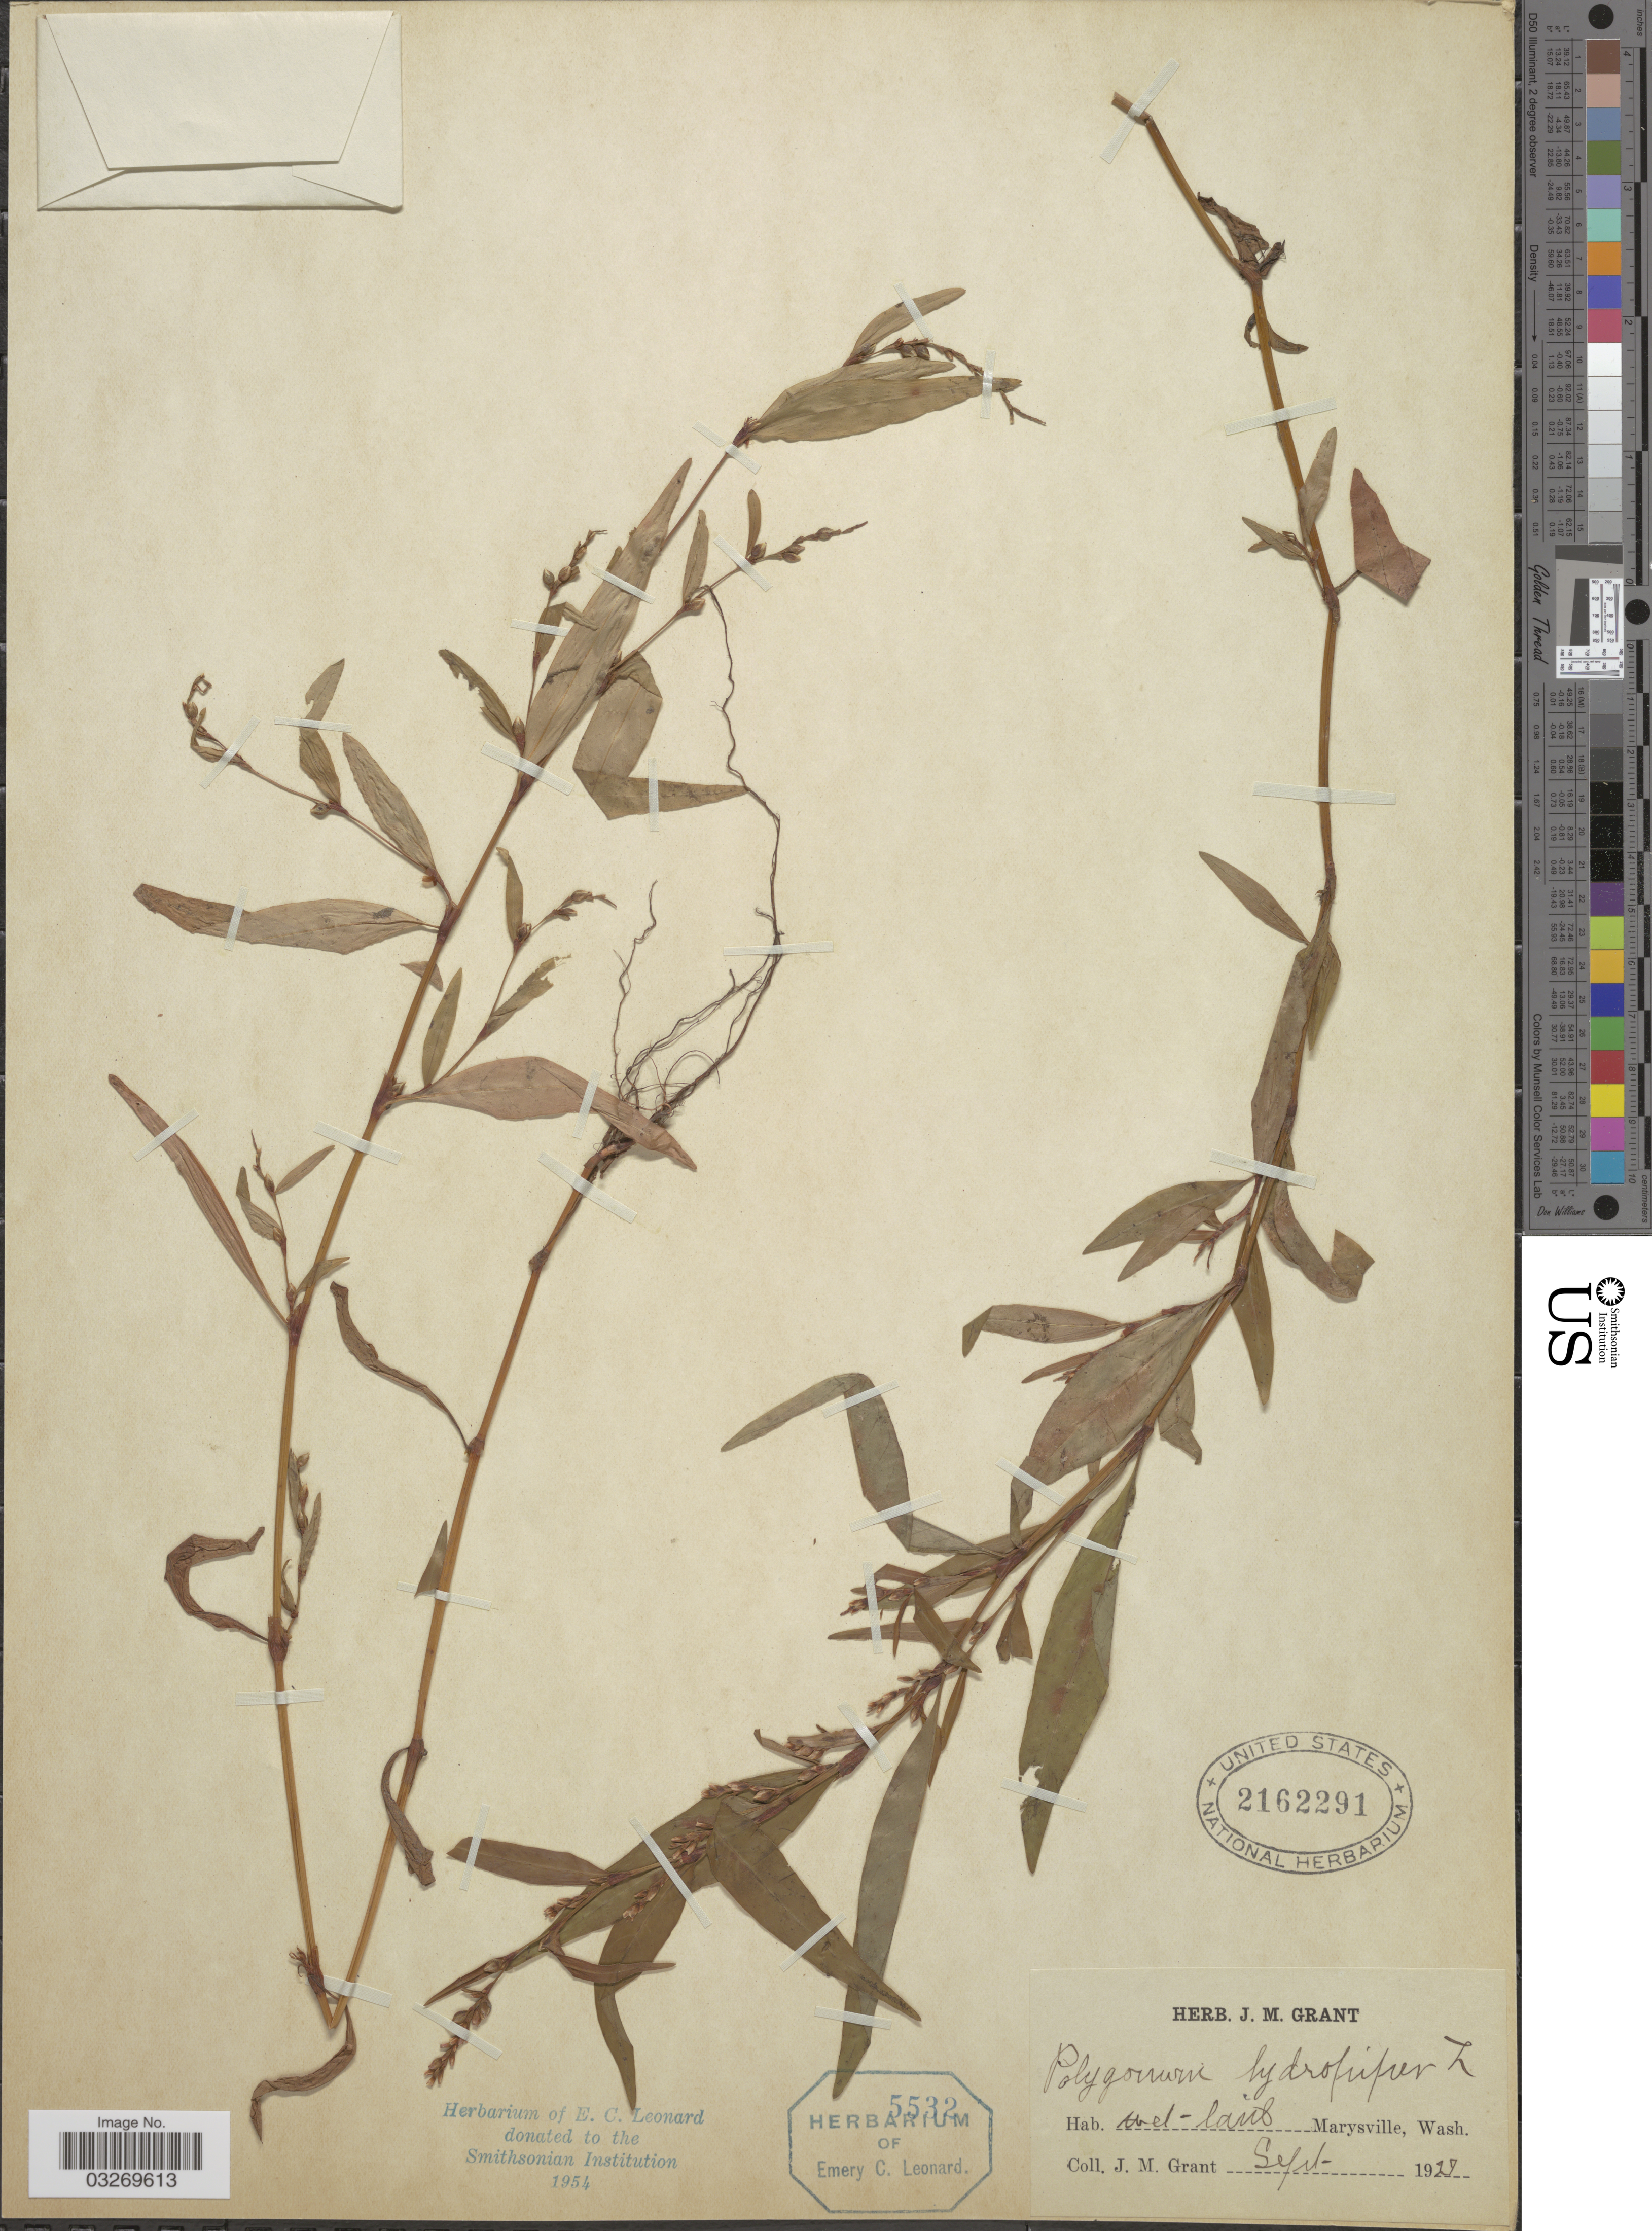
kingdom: Plantae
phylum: Tracheophyta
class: Magnoliopsida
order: Caryophyllales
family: Polygonaceae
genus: Persicaria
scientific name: Persicaria hydropiper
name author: (L.) Delarbre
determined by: Atha, D. E.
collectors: J. M. Grant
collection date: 1927-09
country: United States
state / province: Washington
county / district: Snohomish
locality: Marysville.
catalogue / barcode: US 2162291